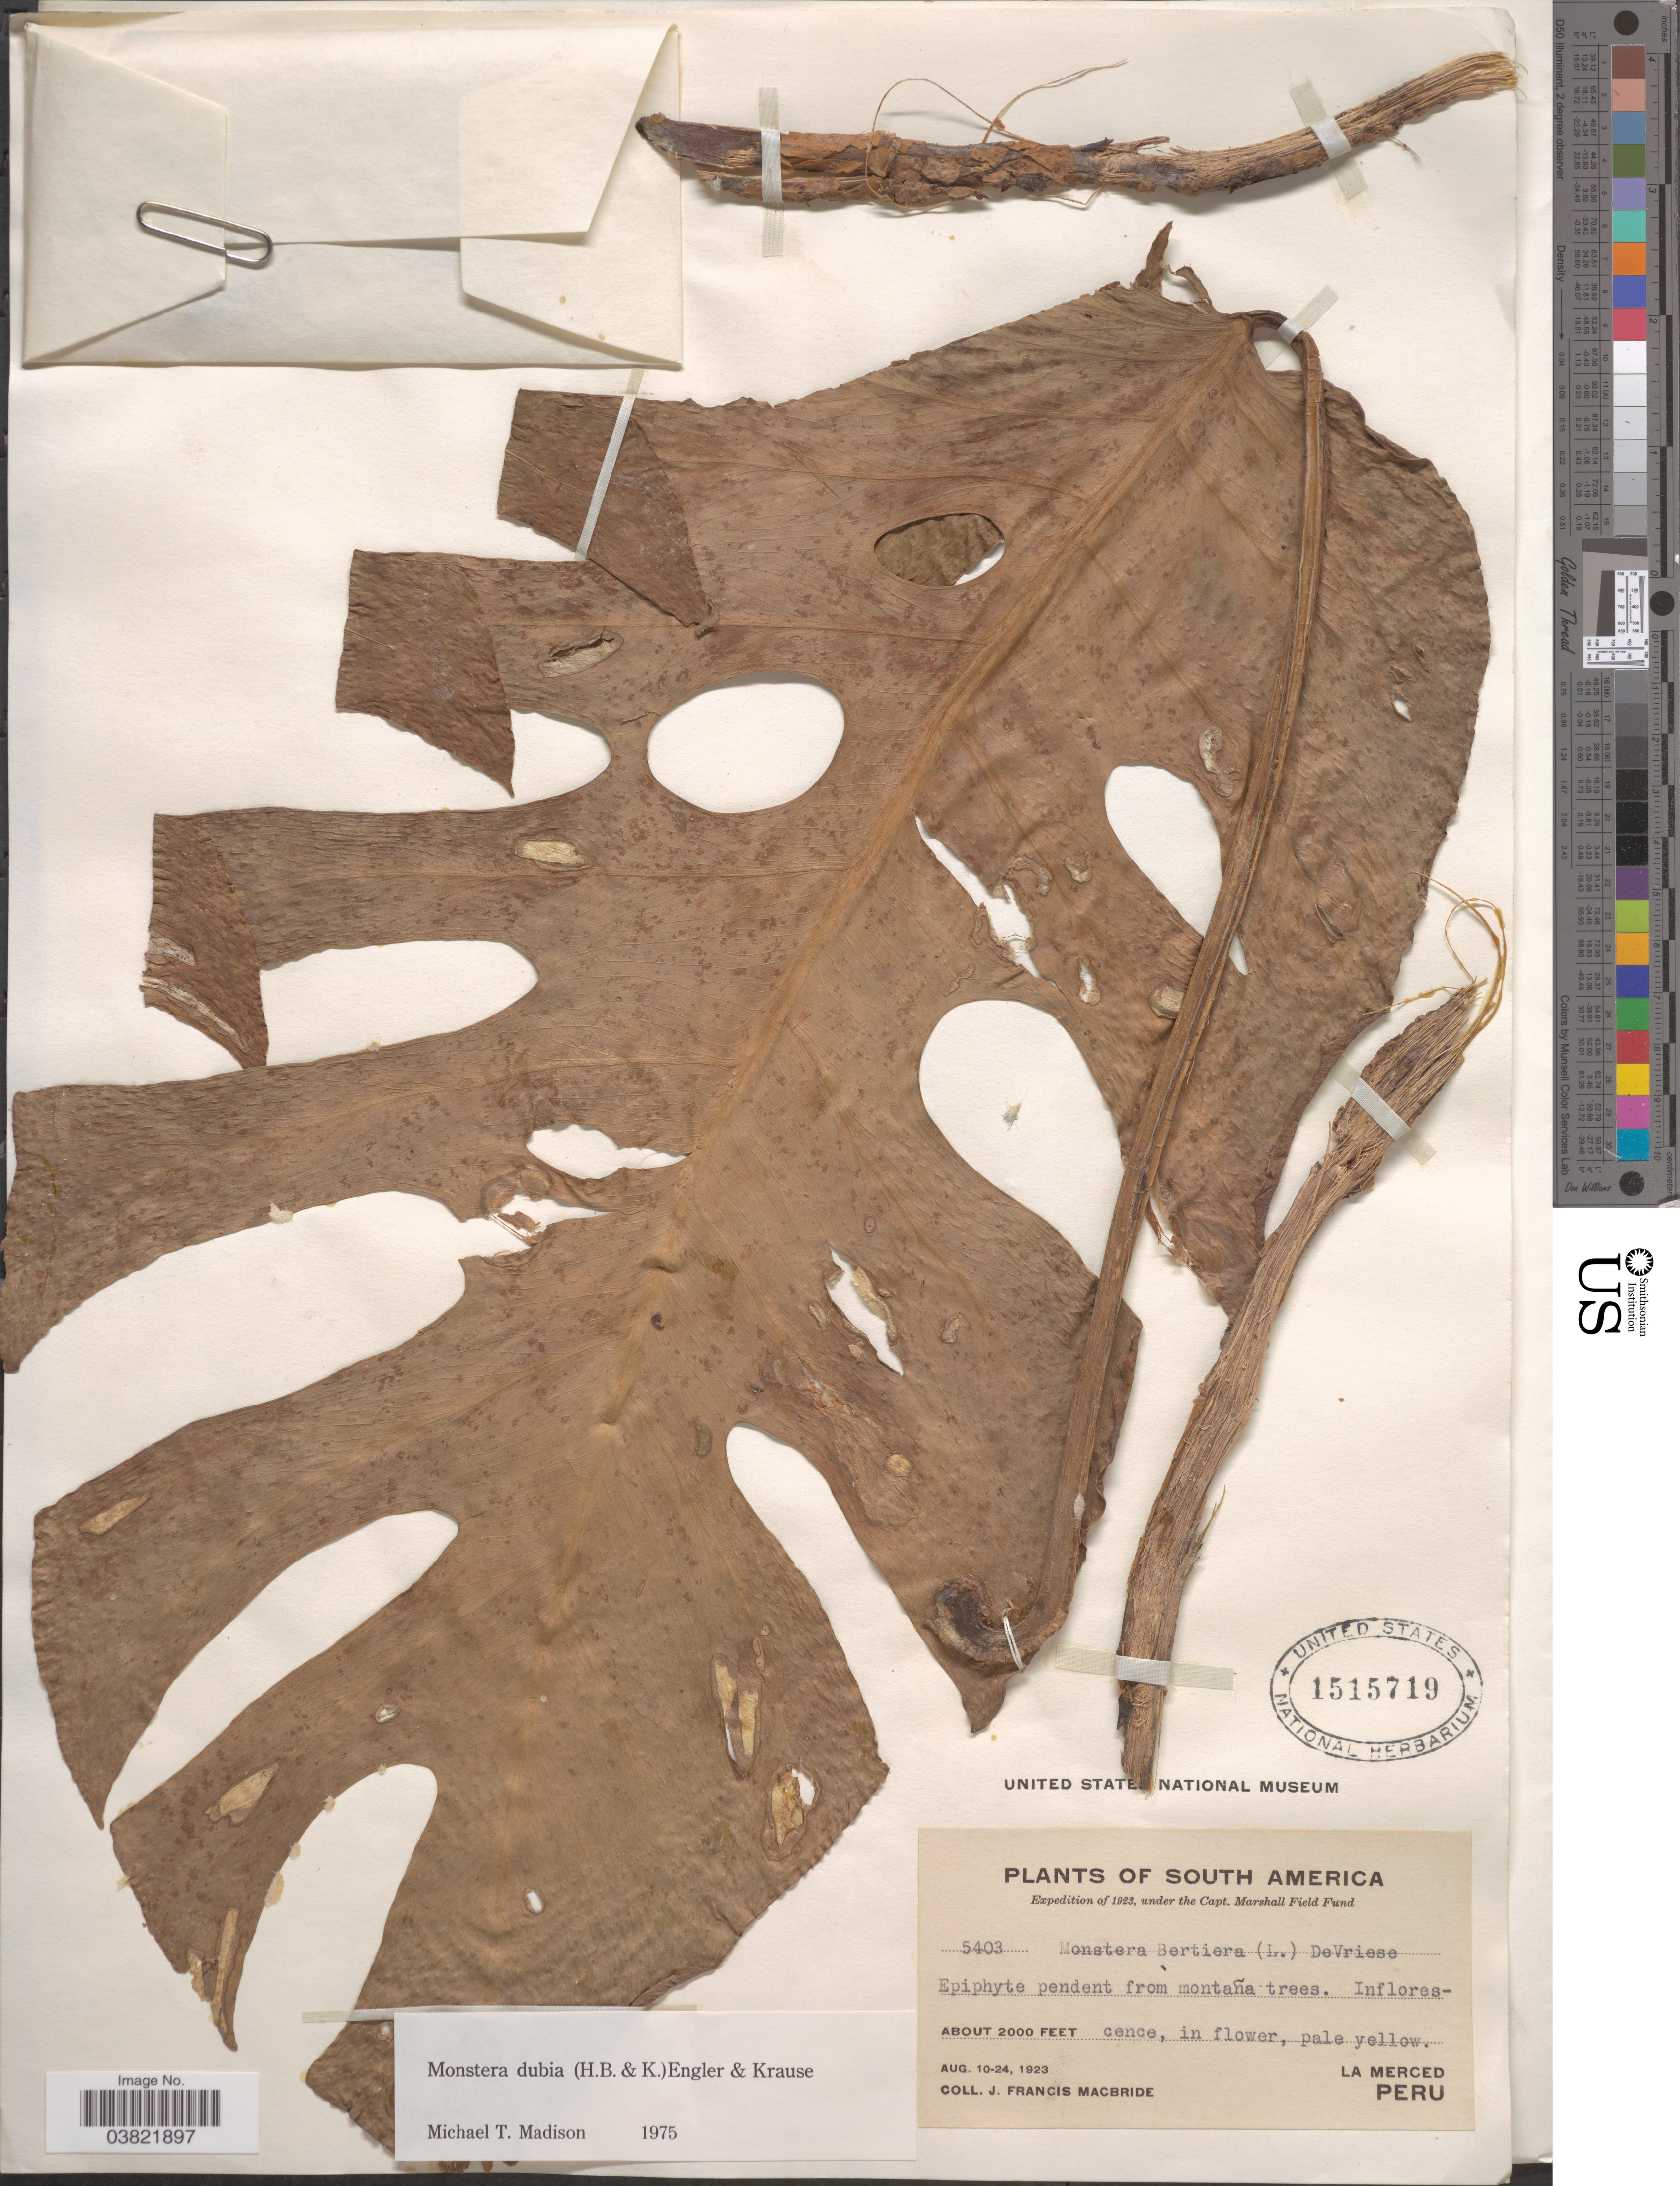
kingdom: Plantae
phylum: Tracheophyta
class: Liliopsida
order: Alismatales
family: Araceae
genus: Monstera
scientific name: Monstera dubia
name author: (Kunth) Engl. & K. Krause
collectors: J. F. Macbride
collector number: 5403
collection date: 1923-08-10/1923-08-24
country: Peru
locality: La Merced.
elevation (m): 610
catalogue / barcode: US 1515719